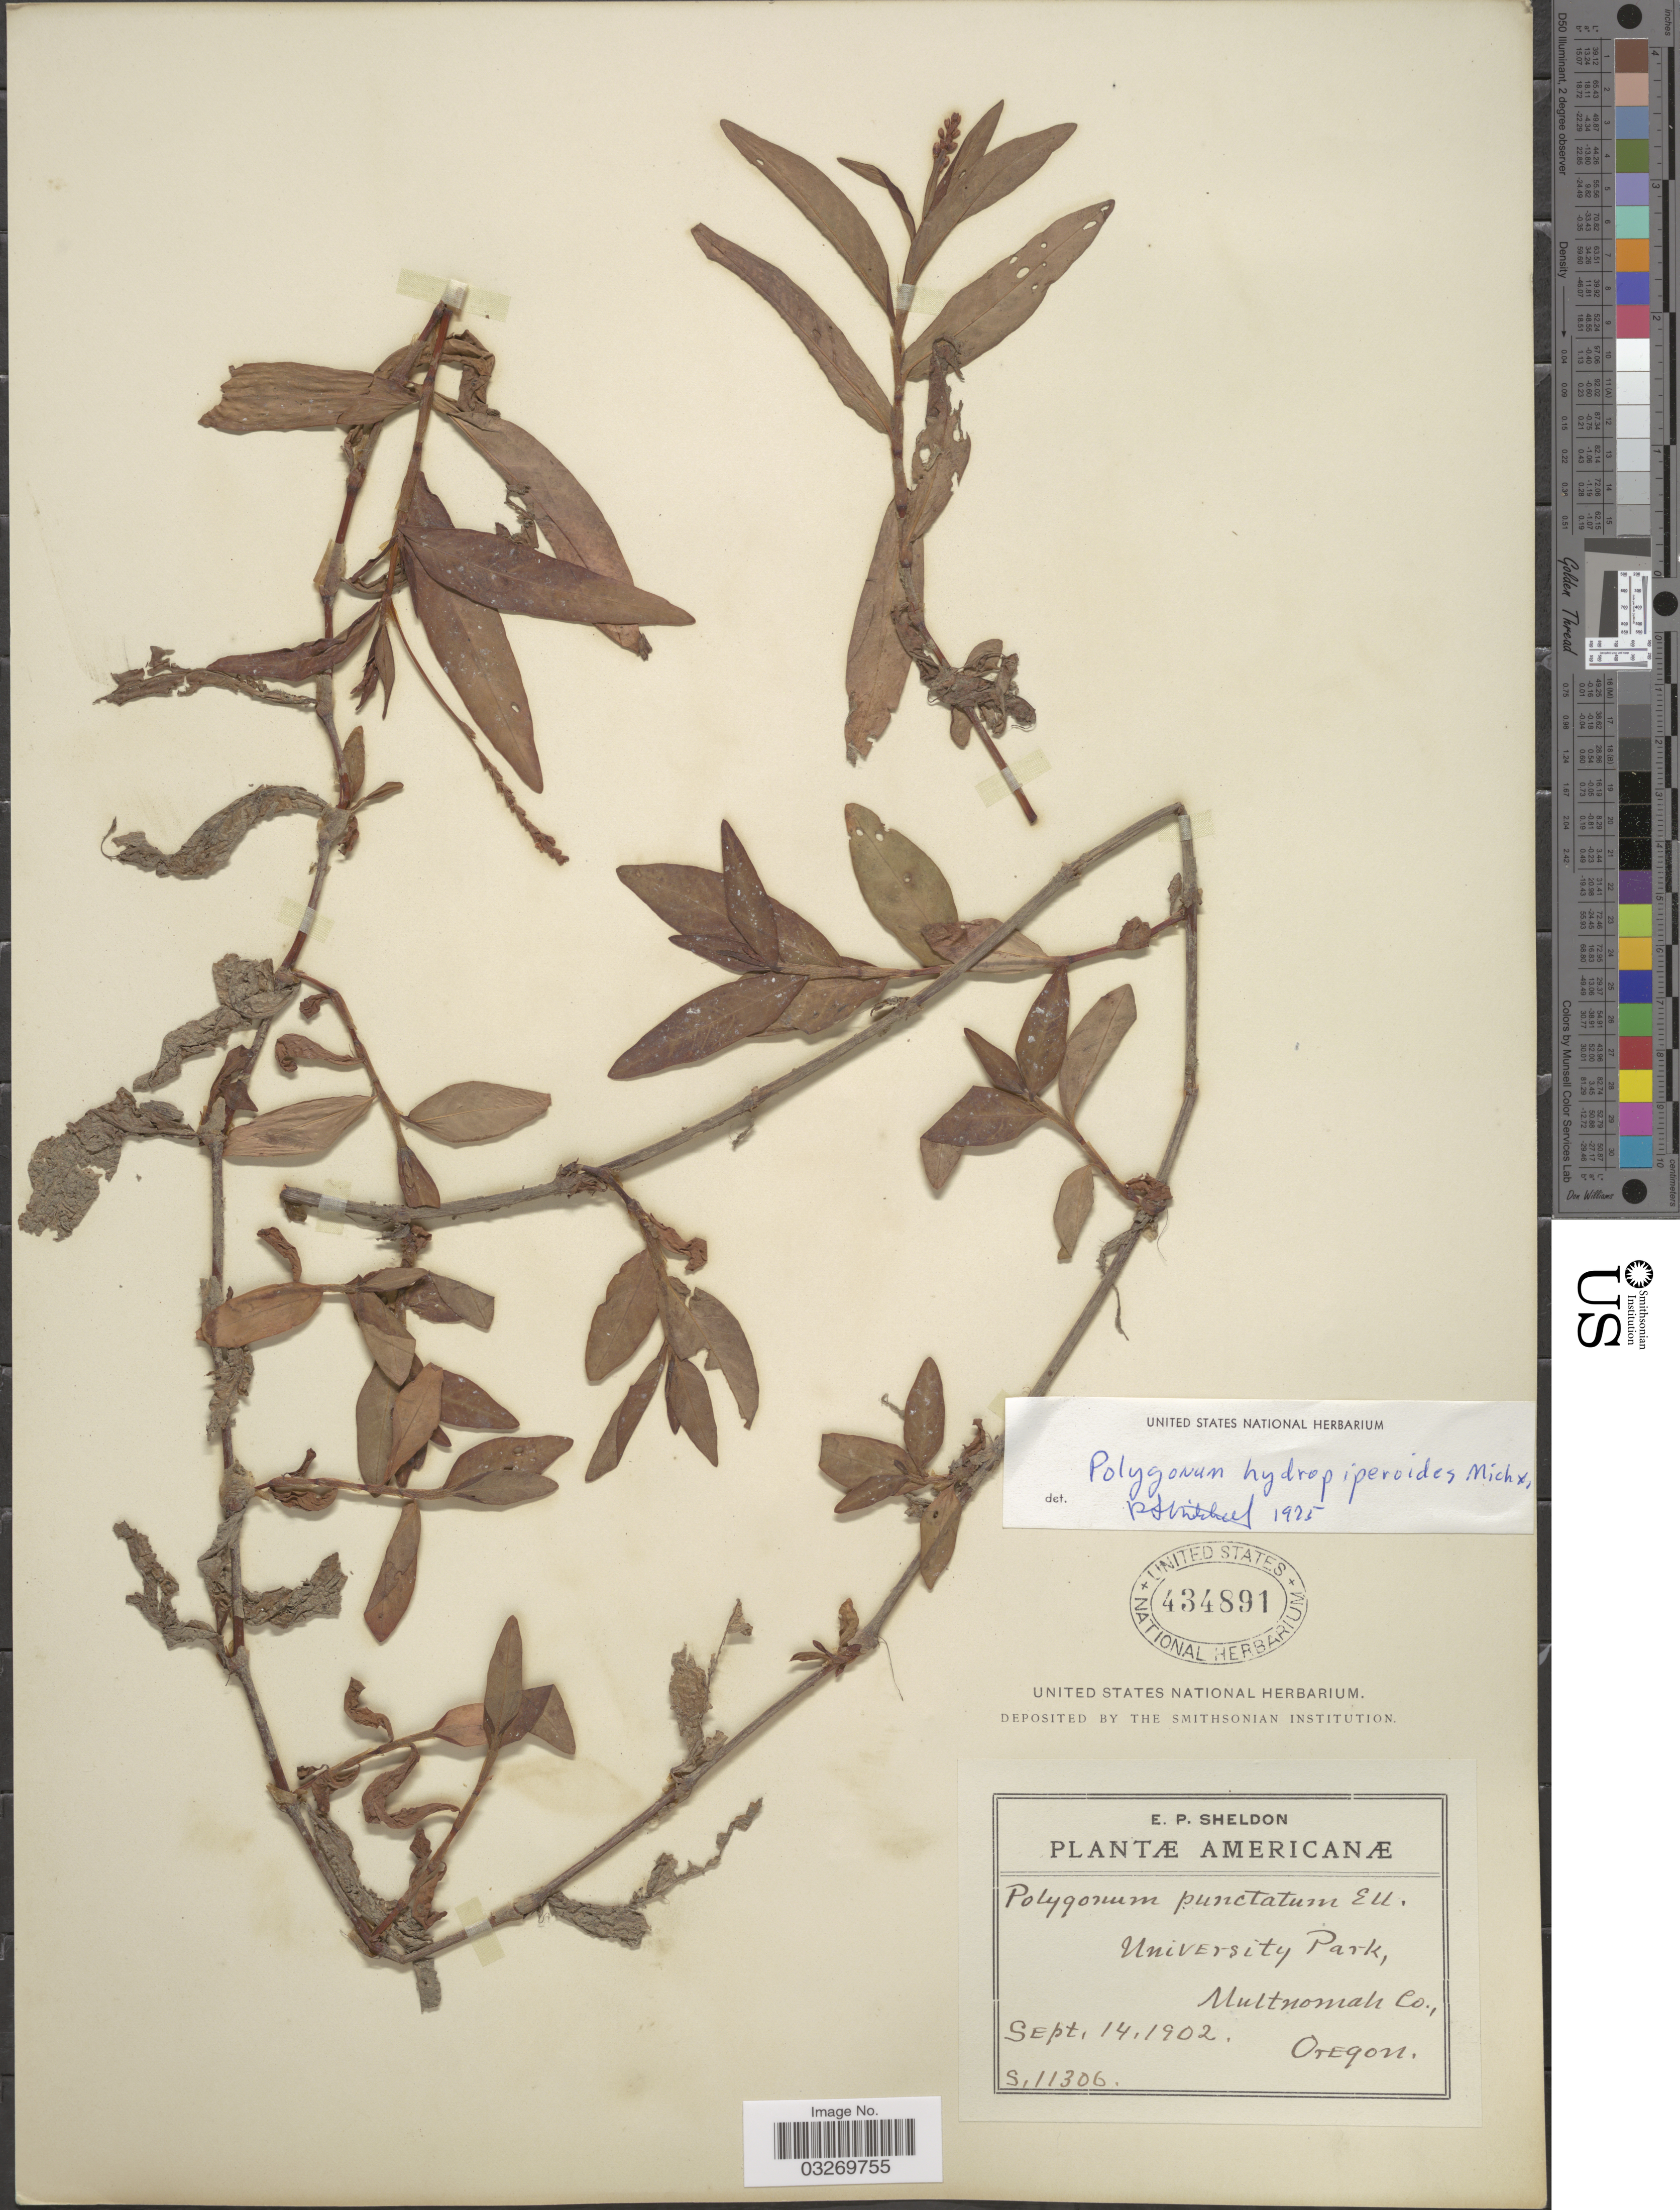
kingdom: Plantae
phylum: Tracheophyta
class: Magnoliopsida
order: Caryophyllales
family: Polygonaceae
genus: Persicaria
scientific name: Persicaria hydropiperoides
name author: (Michx.) Small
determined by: Atha, D. E.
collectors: E. P. Sheldon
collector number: S11306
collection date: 1902-09-14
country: United States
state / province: Oregon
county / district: Multnomah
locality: University Park, Multnomah Co.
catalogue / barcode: US 434891